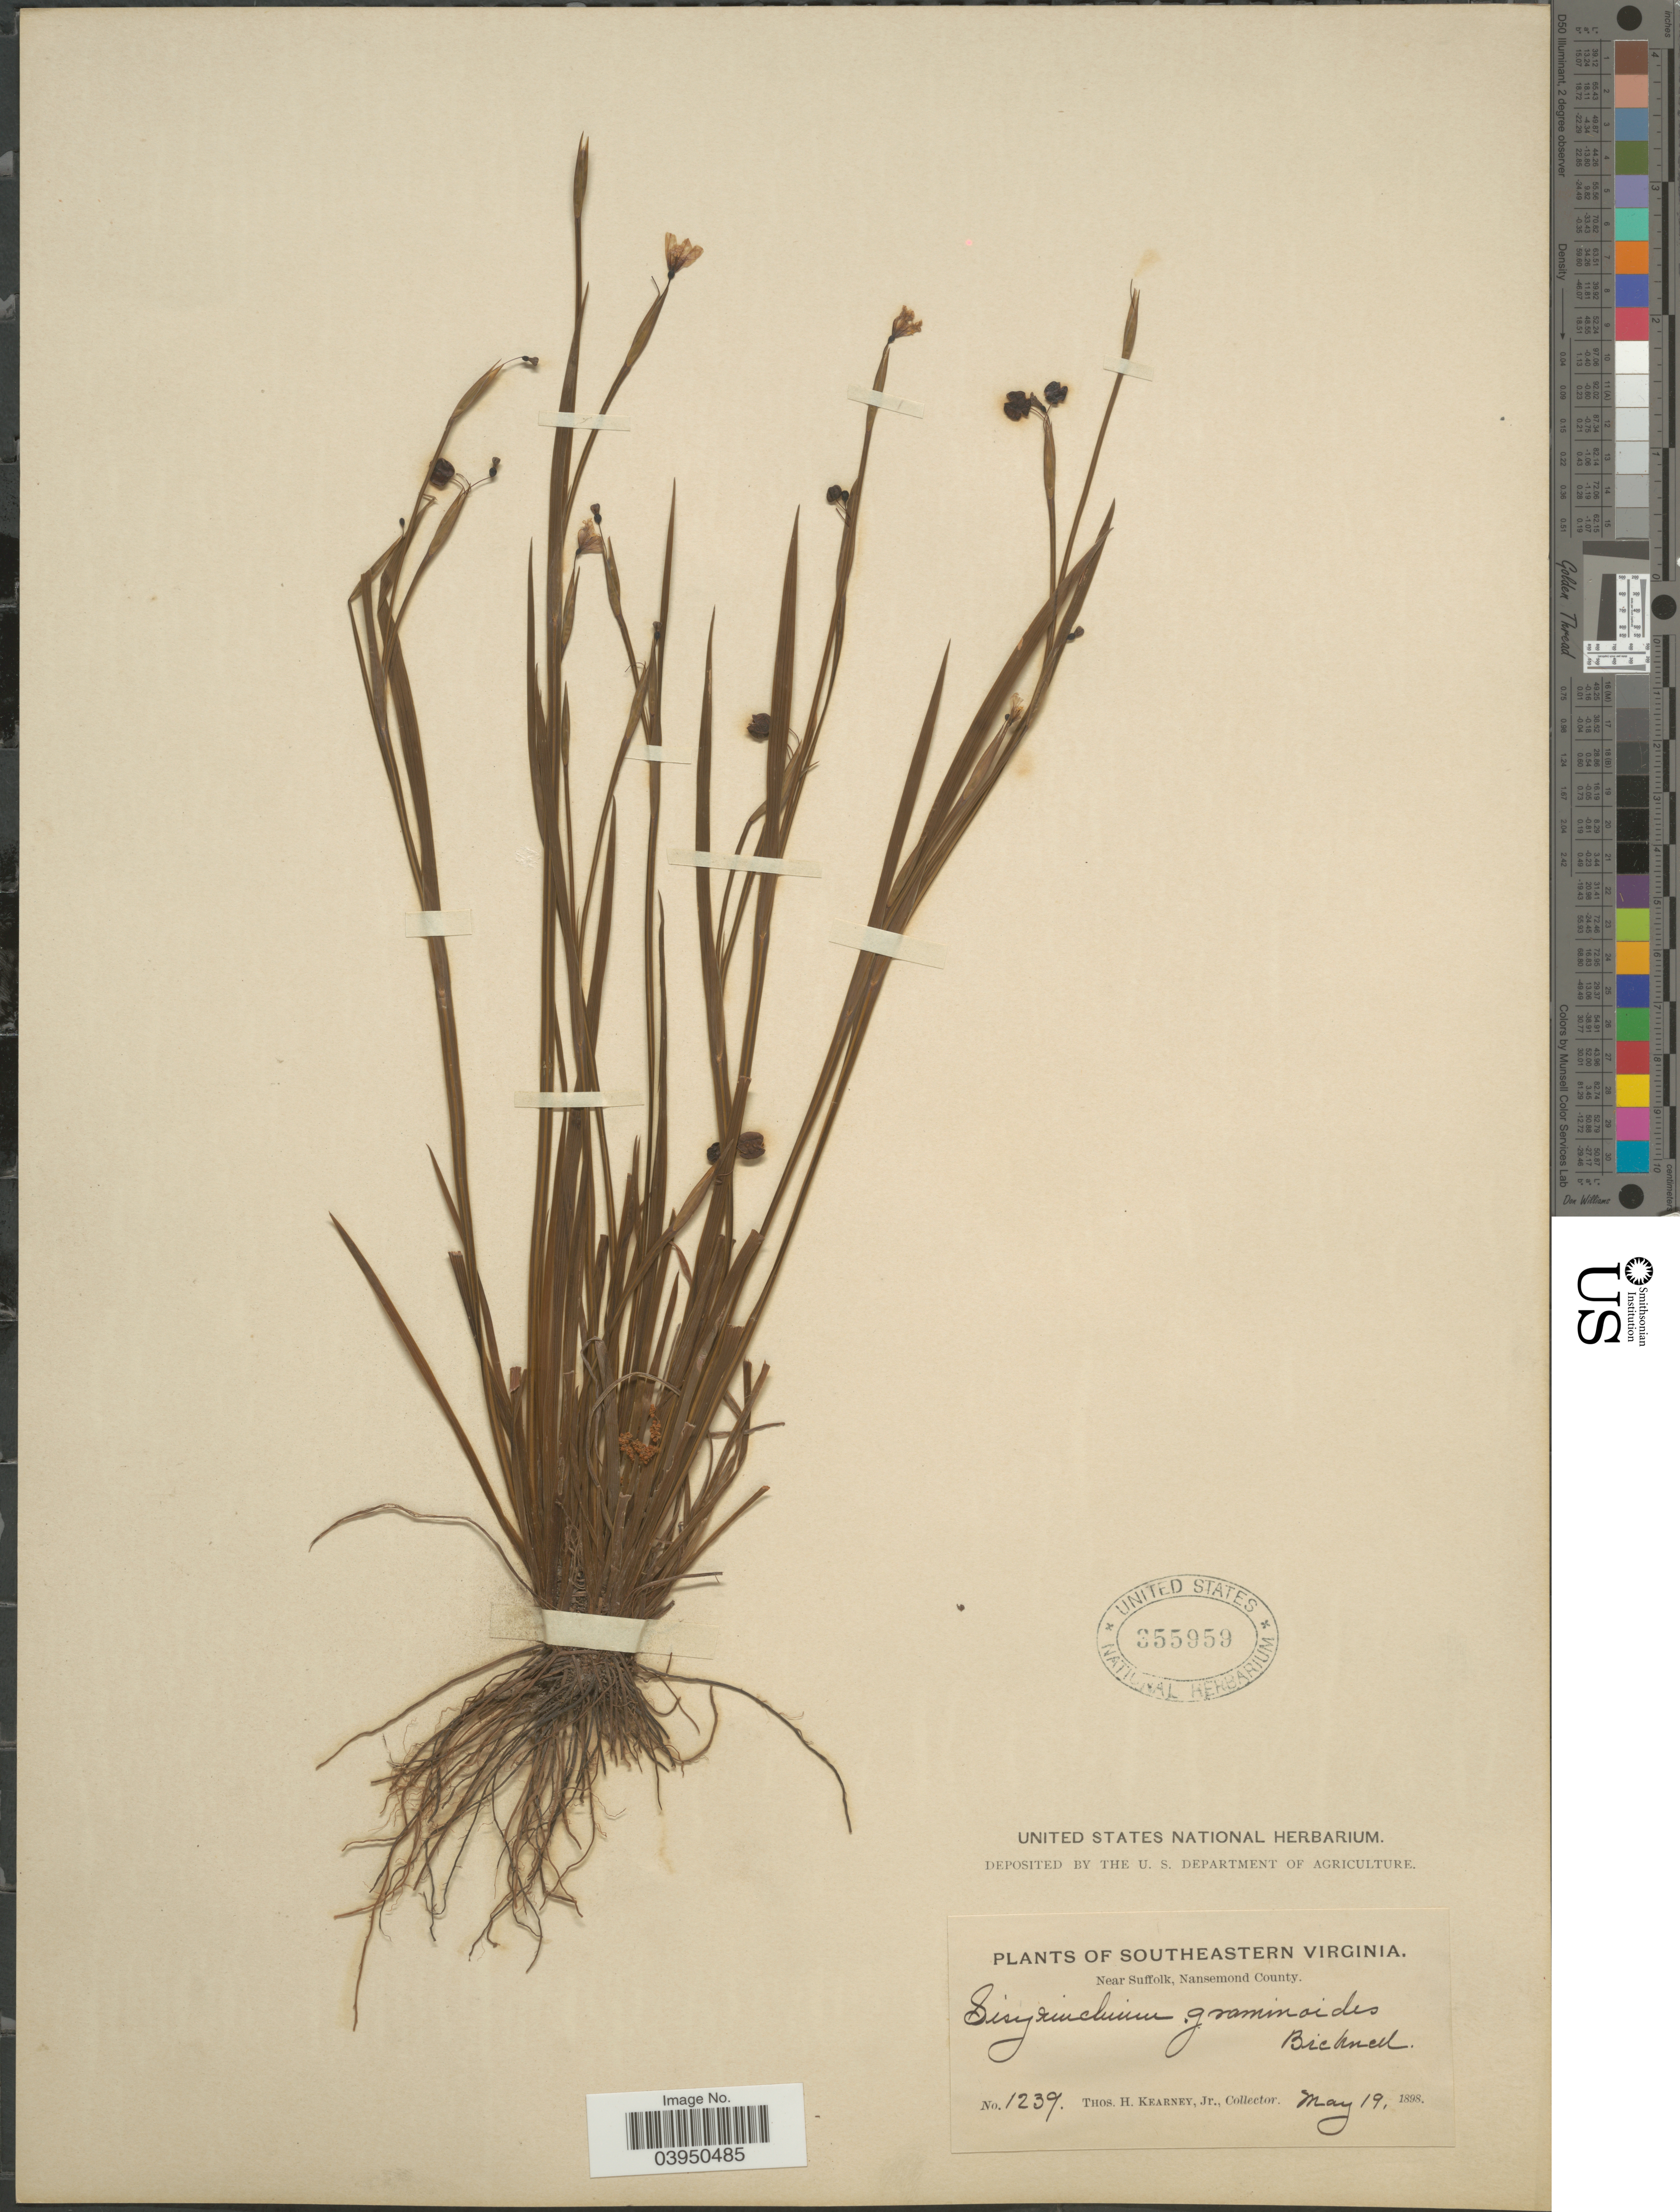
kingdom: Plantae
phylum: Tracheophyta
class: Liliopsida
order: Asparagales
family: Iridaceae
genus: Sisyrinchium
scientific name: Sisyrinchium angustifolium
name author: Mill.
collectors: T. H. Kearney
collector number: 1239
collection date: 1898-05-19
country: United States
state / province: Virginia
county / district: City of Suffolk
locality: Southeastern Virginia. Near Suffolk, Nansemond County.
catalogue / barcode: US 355959